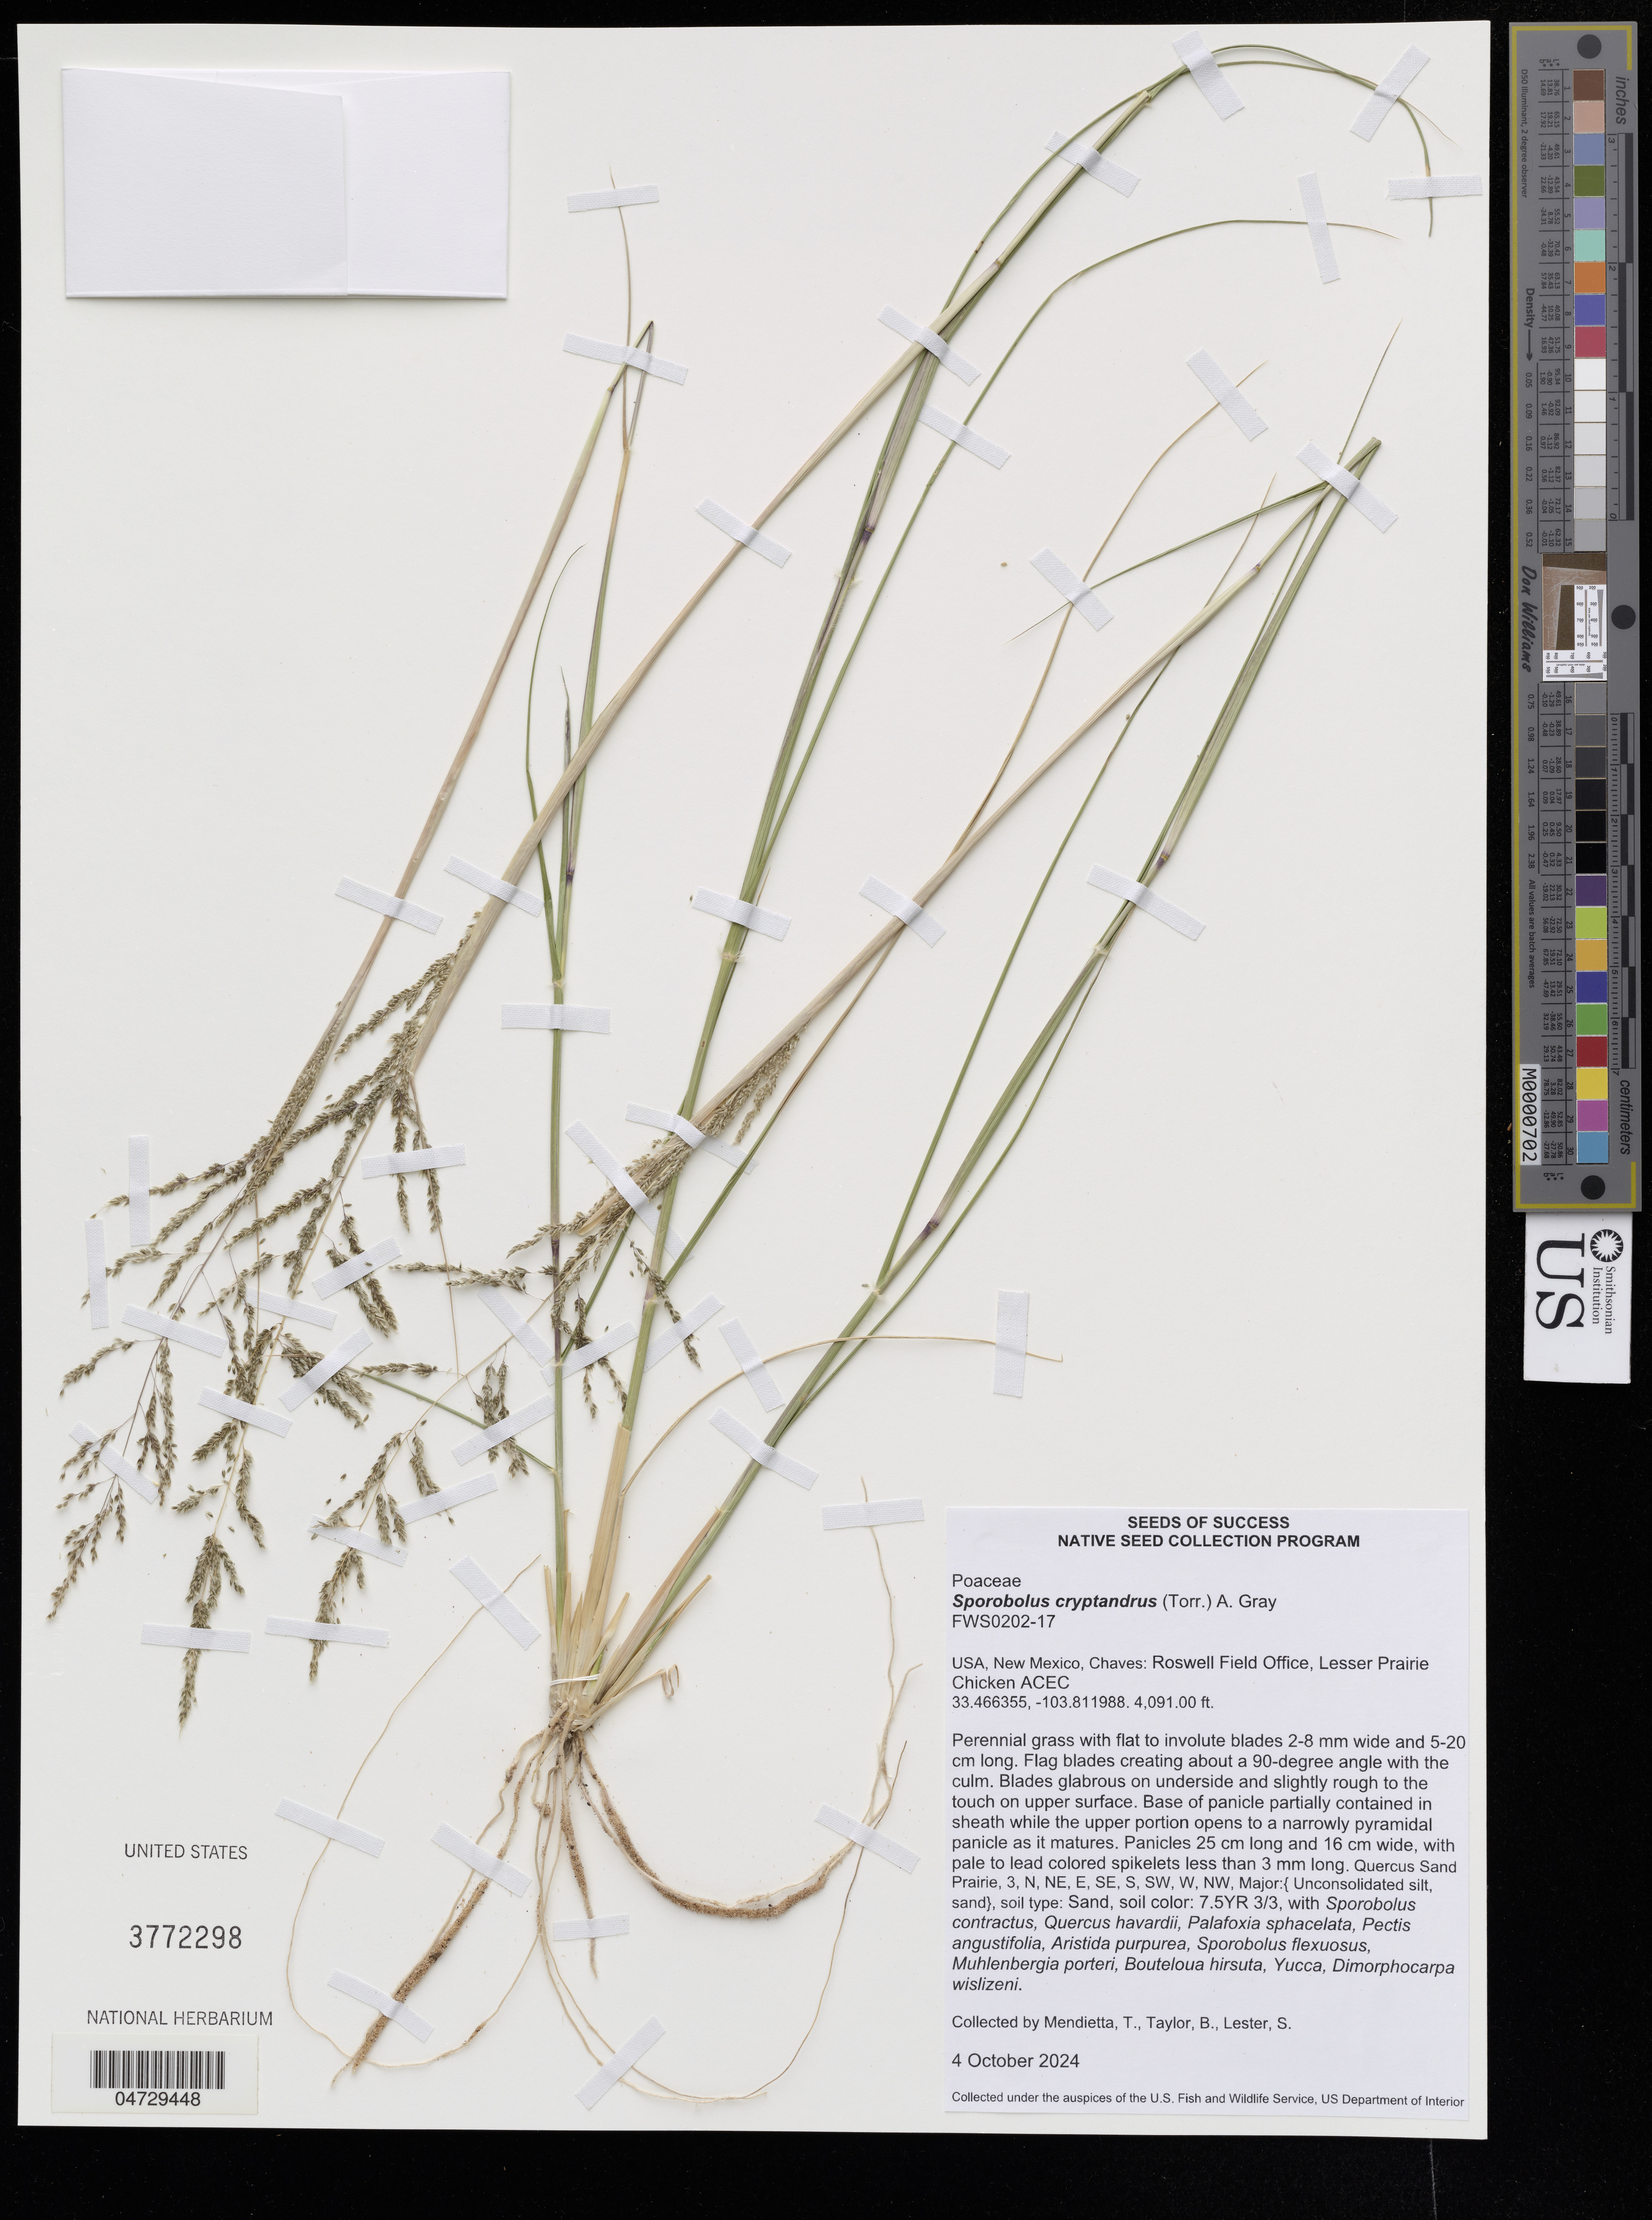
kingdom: Plantae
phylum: Tracheophyta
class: Liliopsida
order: Poales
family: Poaceae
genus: Sporobolus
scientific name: Sporobolus cryptandrus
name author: (Torr.) A. Gray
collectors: T. Mendietta, B. Taylor & S. Lester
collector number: FWS0202-17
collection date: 2024-10-04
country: United States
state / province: New Mexico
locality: Chaves: Roswell Field Office, Lesser Prairie Chicken ACEC.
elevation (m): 1247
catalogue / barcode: US 3772298